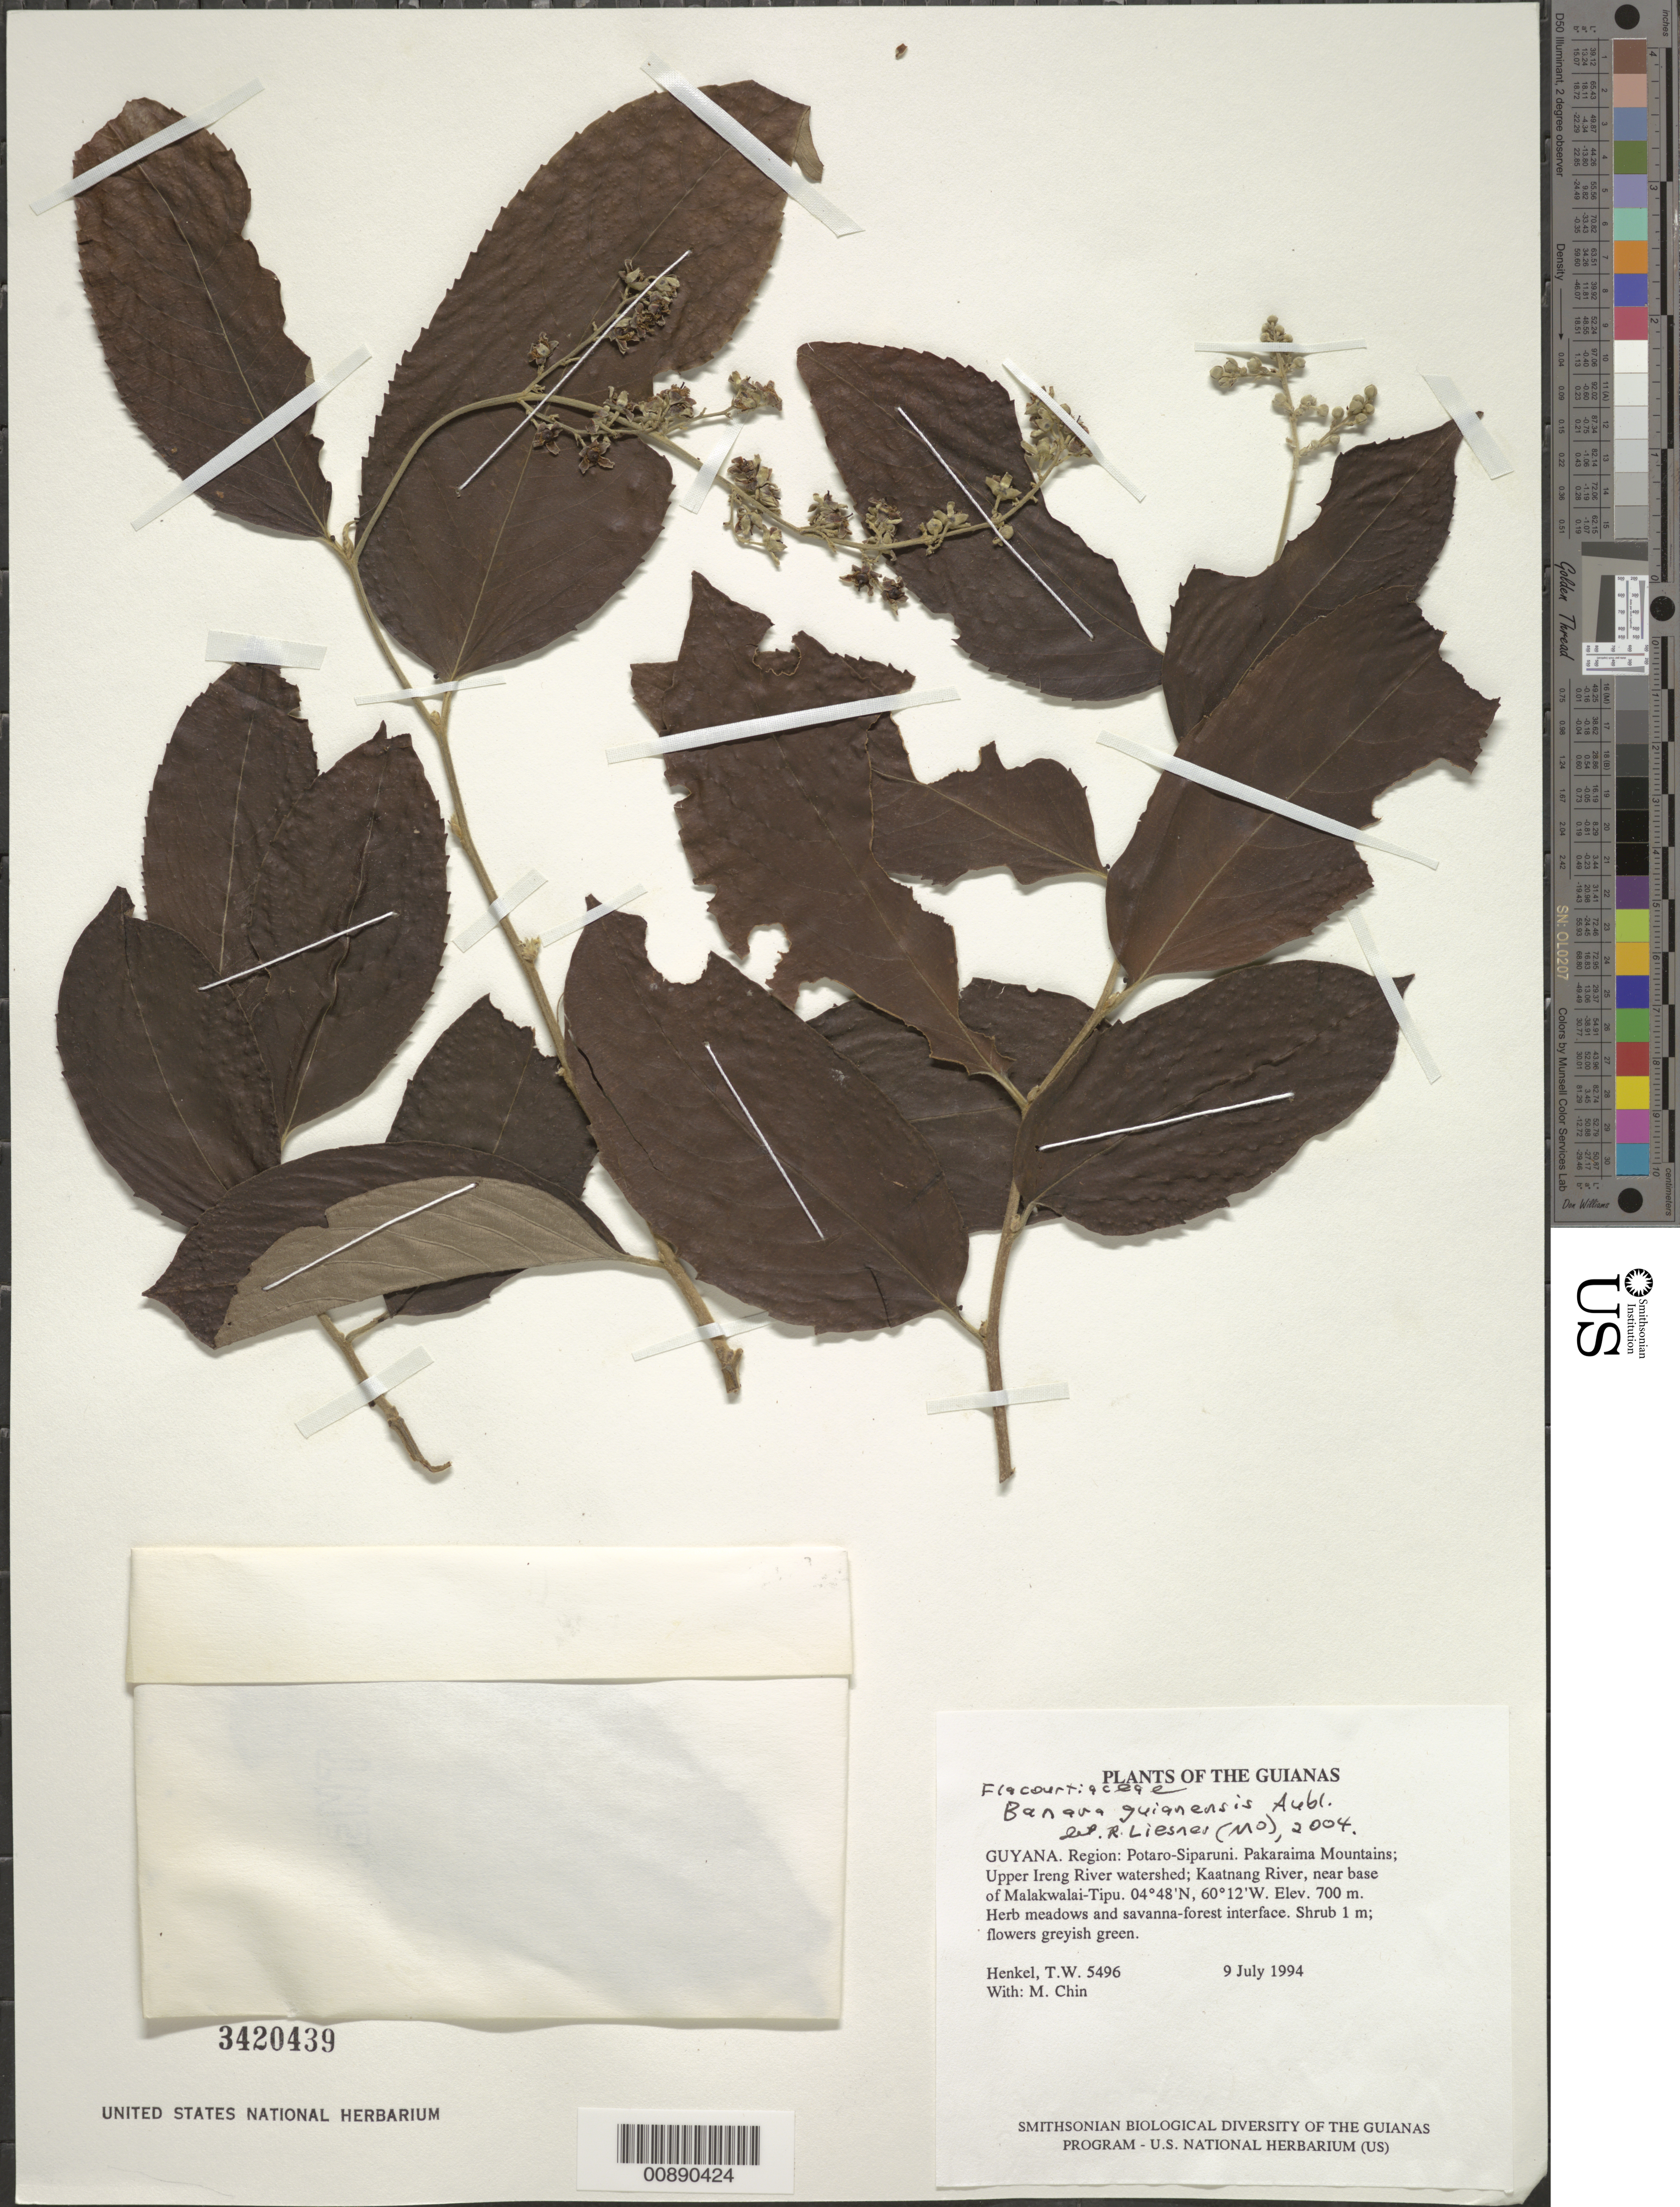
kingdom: Plantae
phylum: Tracheophyta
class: Magnoliopsida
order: Malpighiales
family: Salicaceae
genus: Banara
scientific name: Banara guianensis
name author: Aubl.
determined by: Liesner, R. L.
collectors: T. Henkel & M. Chin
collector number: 5496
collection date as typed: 9 July 1994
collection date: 1994-07-09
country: Guyana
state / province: Potaro-Siparuni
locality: Pakaraima Mts; Upper Ireng R watershed; Kaatnang R, near base of Malakwalai-Tipu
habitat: Herb meadows and savanna-forest interface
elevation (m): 700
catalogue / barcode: US 3420439